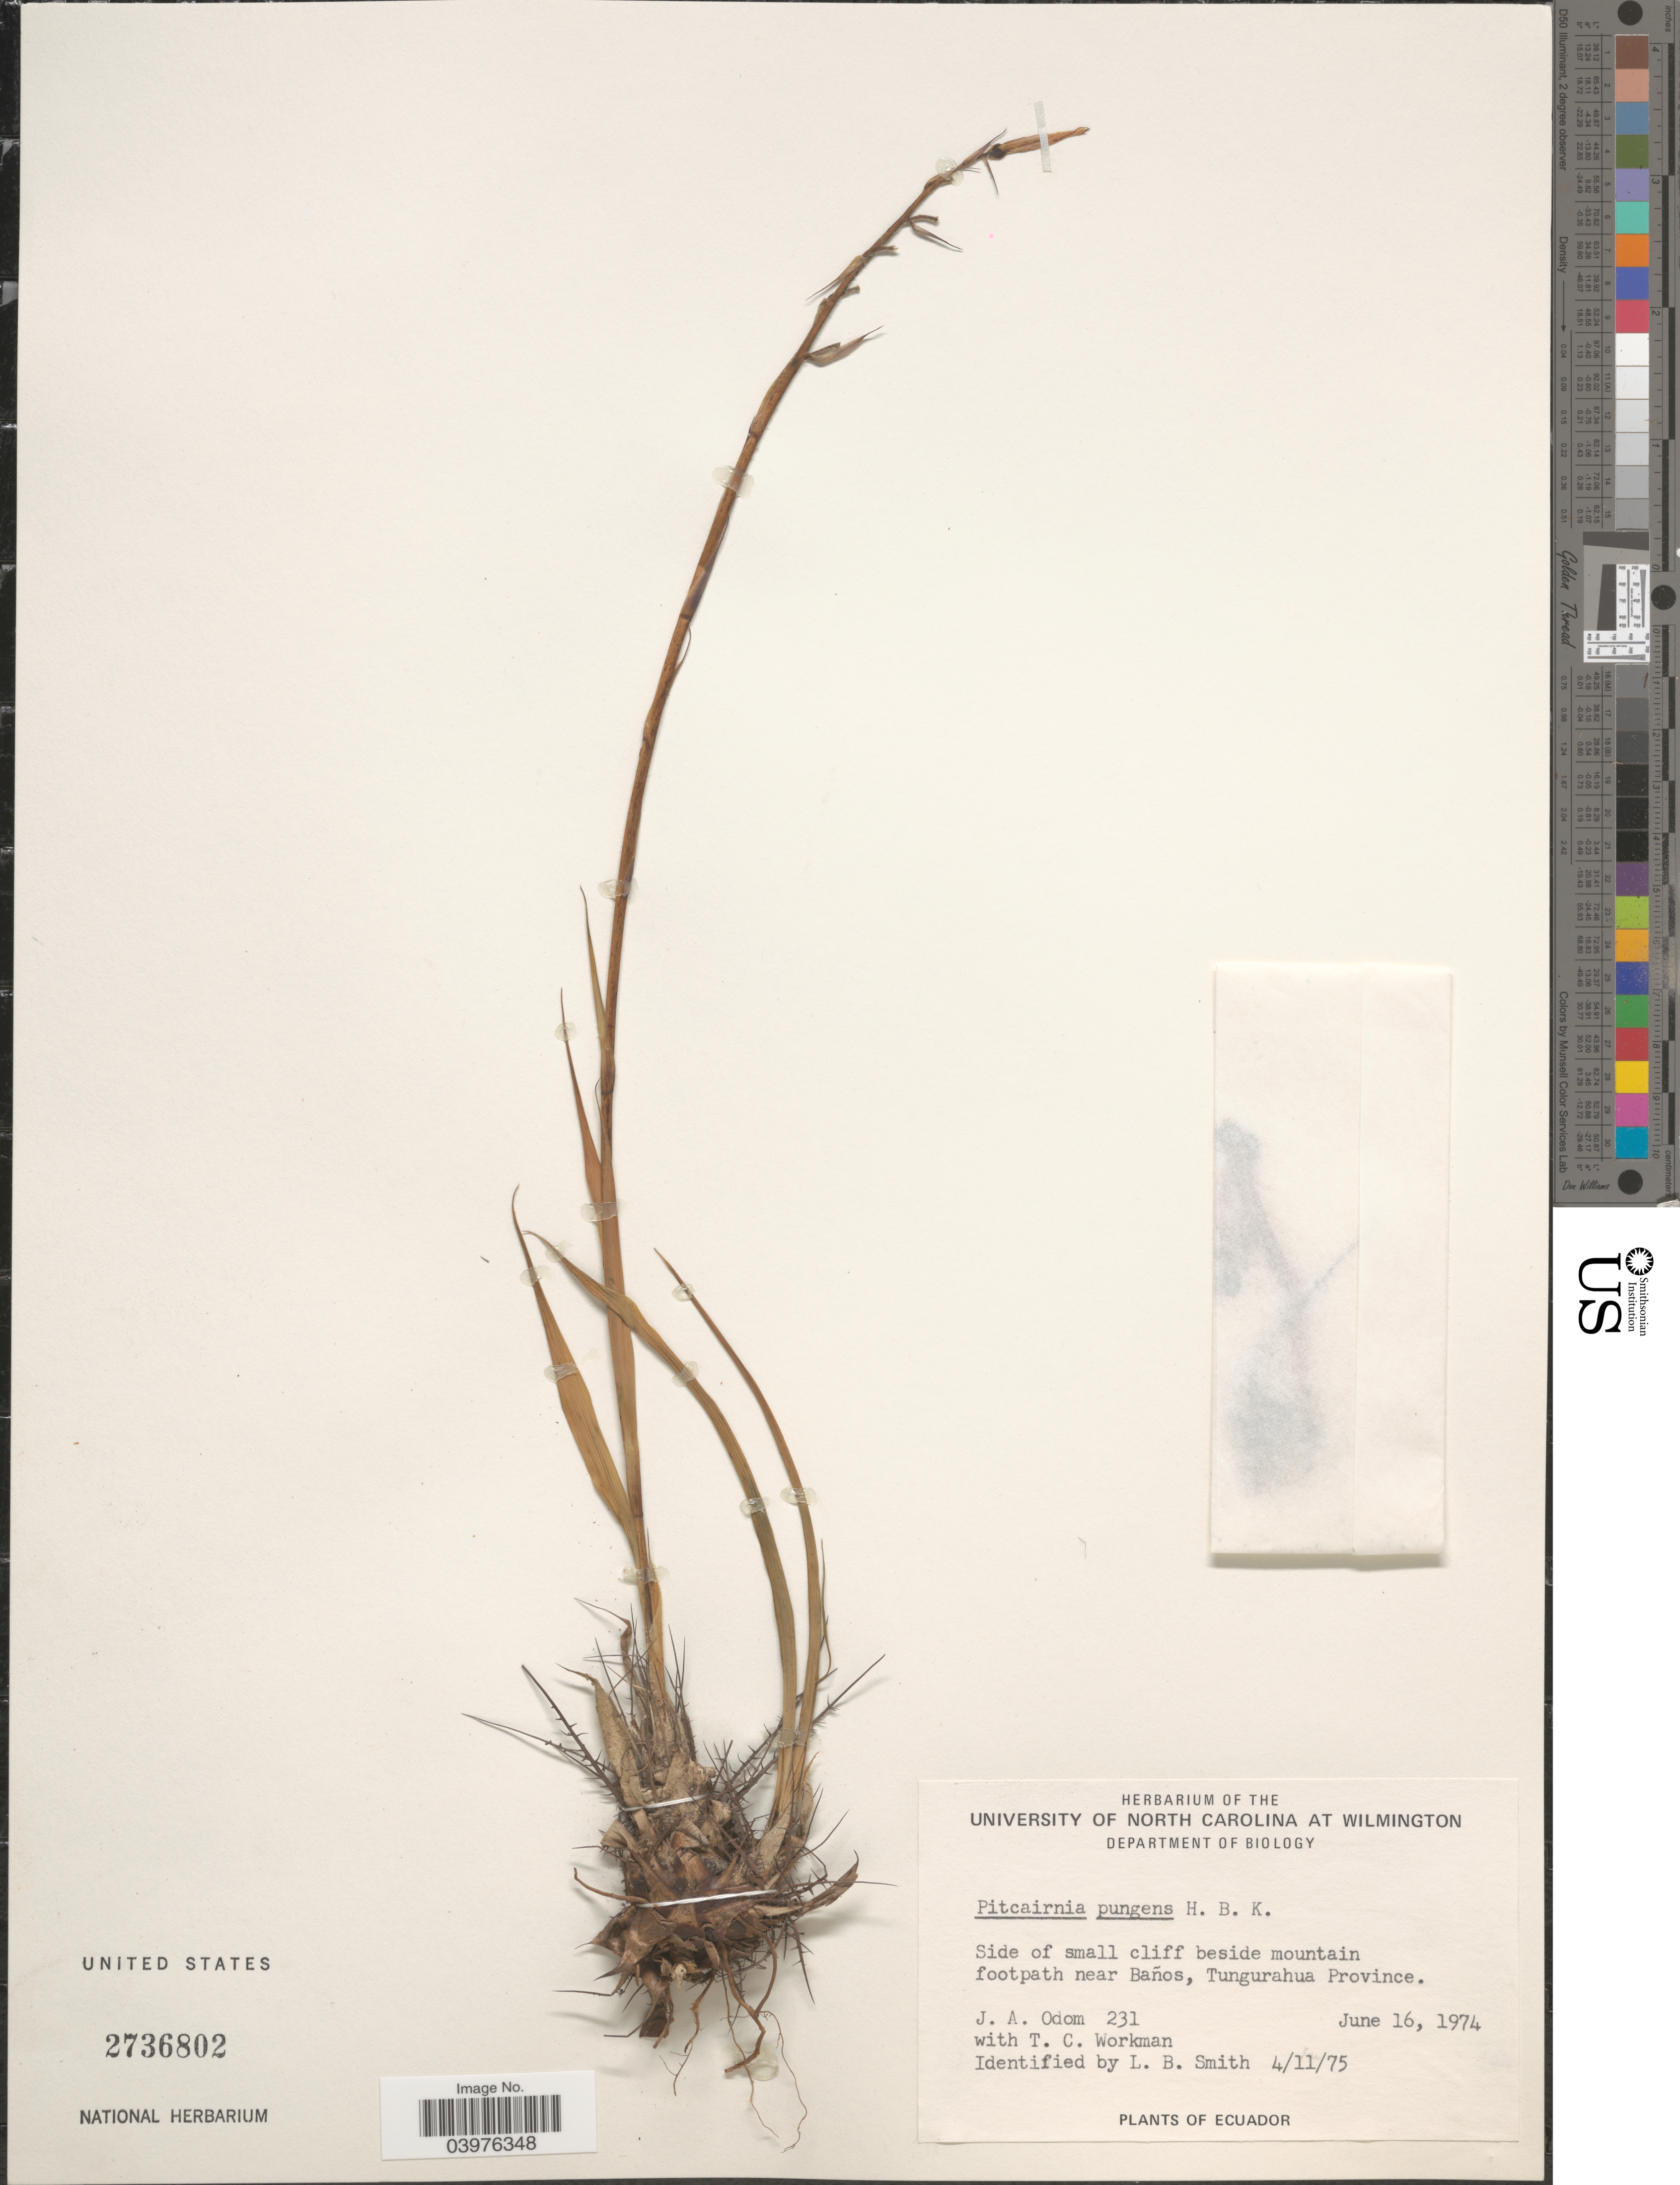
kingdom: Plantae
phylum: Tracheophyta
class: Liliopsida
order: Poales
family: Bromeliaceae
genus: Pitcairnia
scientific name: Pitcairnia pungens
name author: Kunth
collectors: J. Odom & T. Workman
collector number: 231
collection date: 1974-06-16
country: Ecuador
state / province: Tungurahua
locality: Side of small cliff beside mountain footpath near Baños.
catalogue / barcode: US 2736802